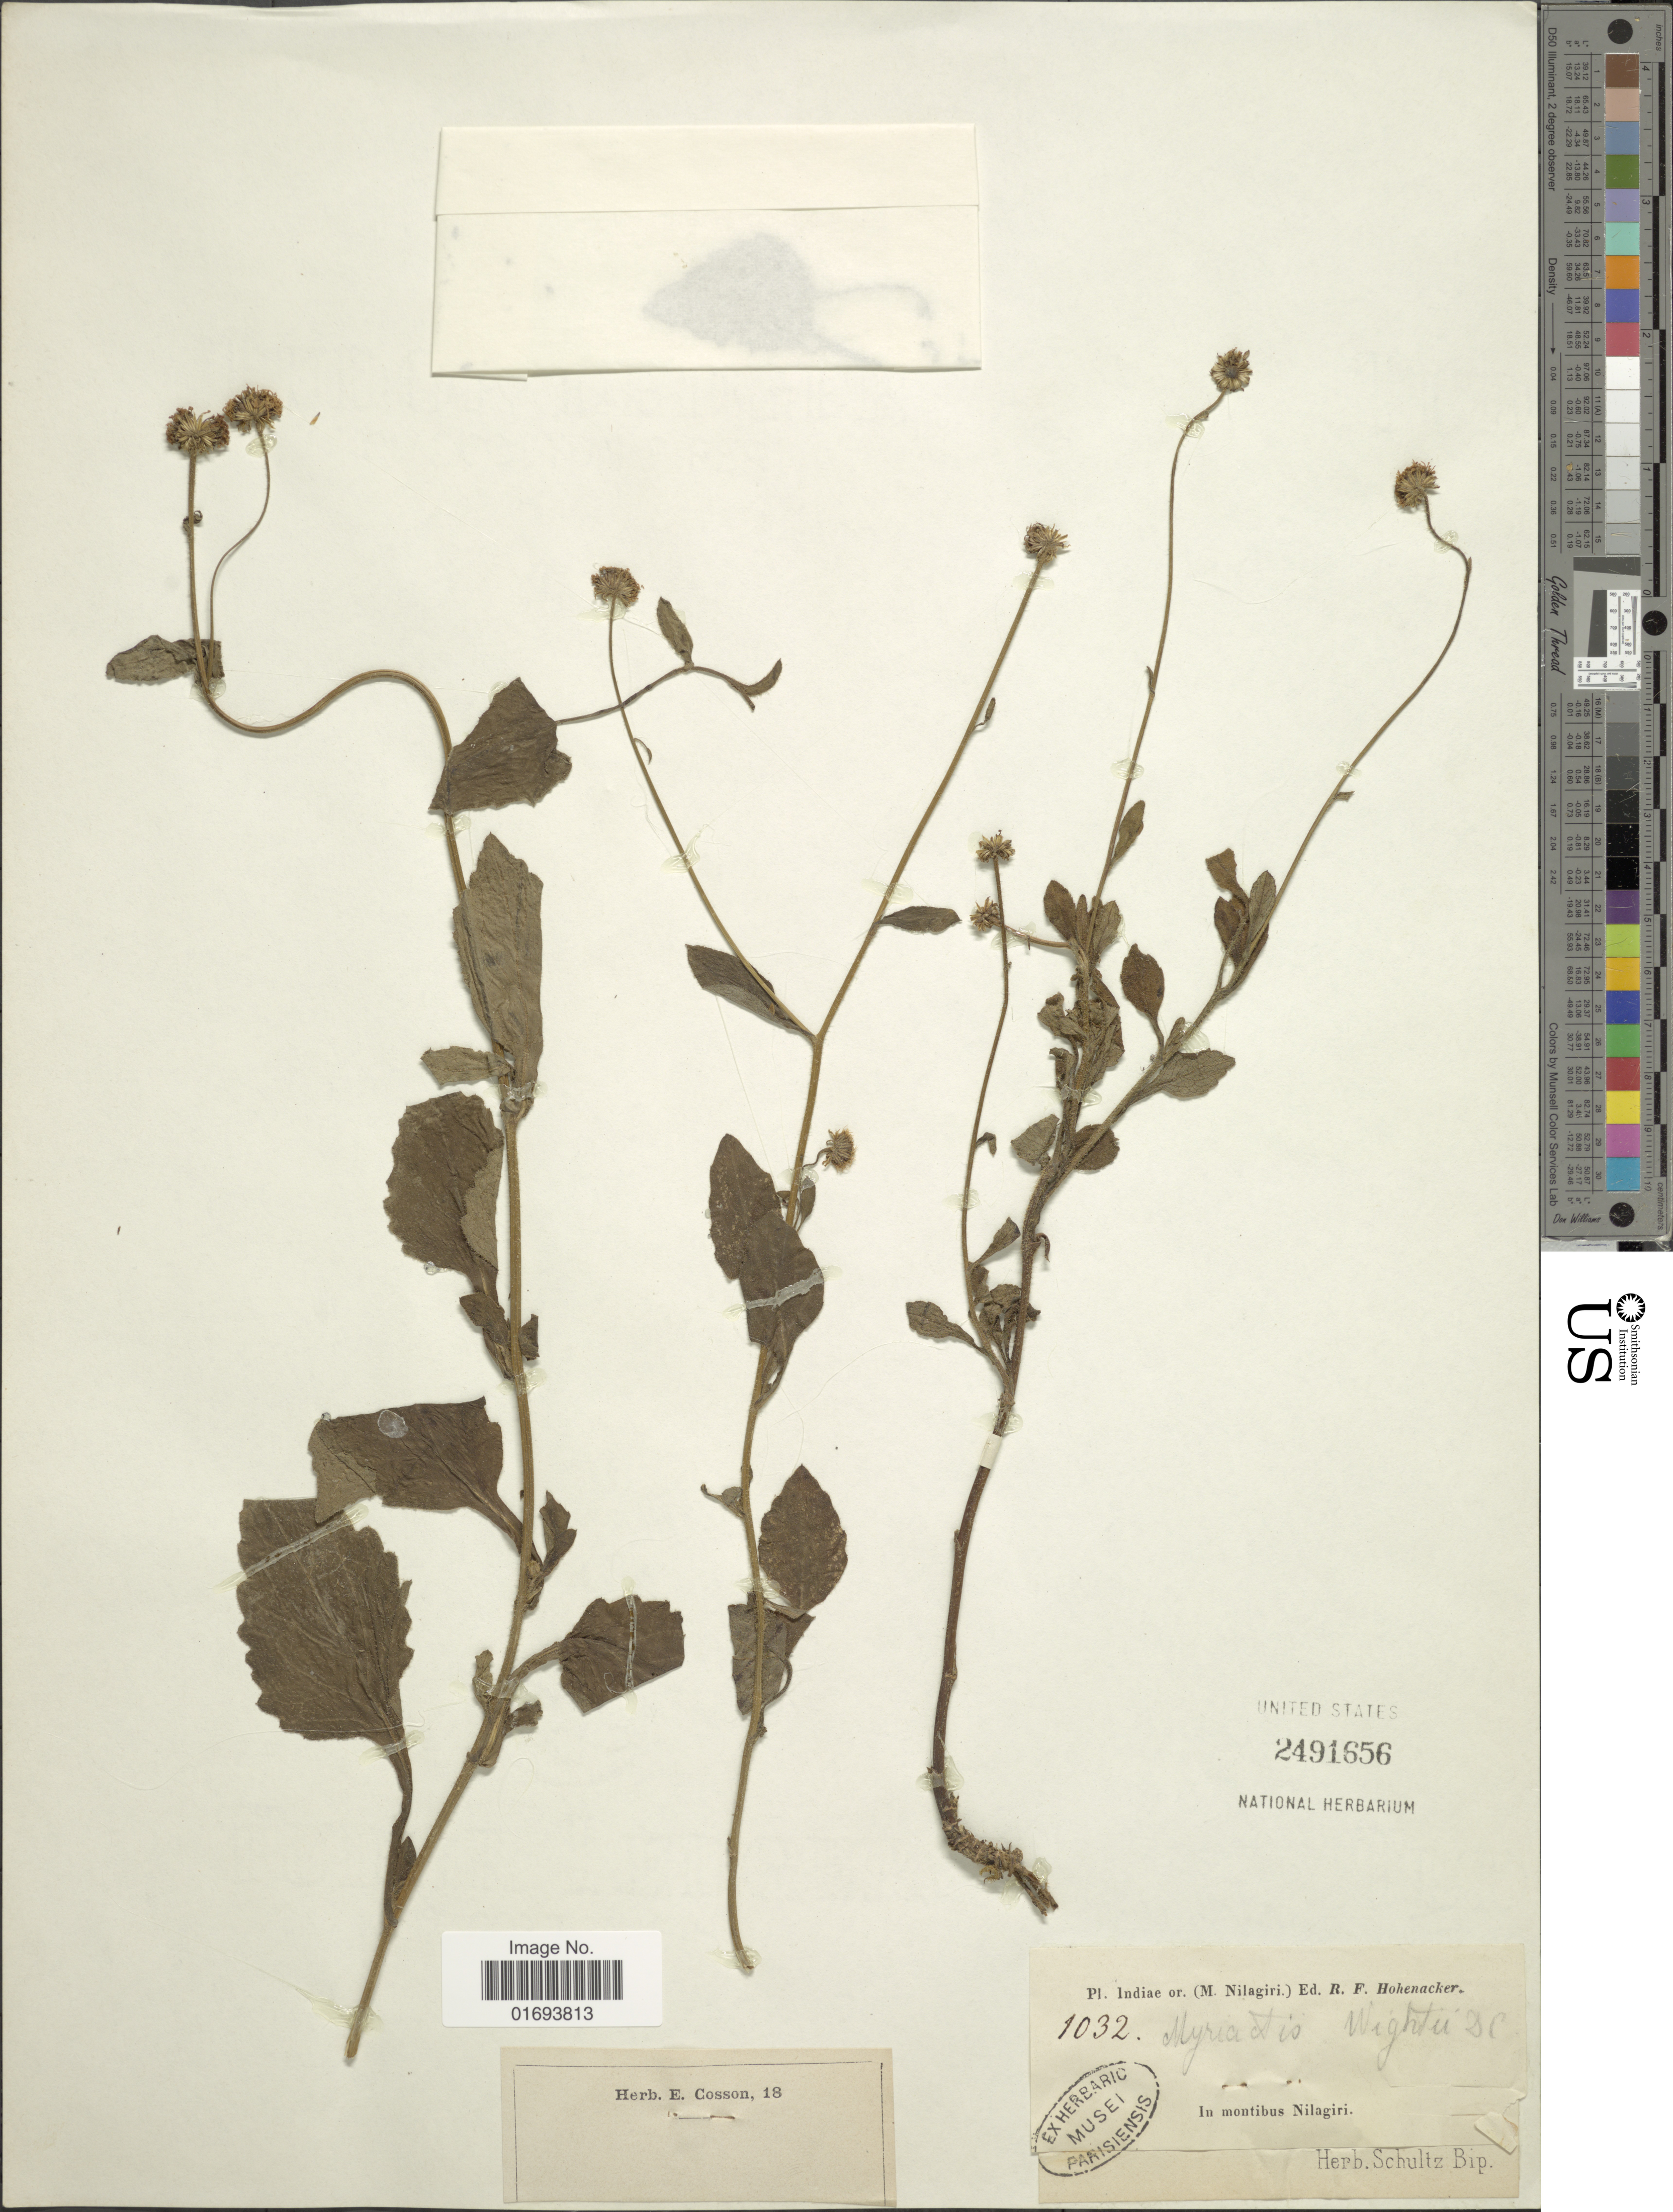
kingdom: Plantae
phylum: Tracheophyta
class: Magnoliopsida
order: Asterales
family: Asteraceae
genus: Myriactis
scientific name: Myriactis wightii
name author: DC.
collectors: R. F. Hohenacker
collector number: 1032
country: India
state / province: Tamil Nadu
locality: In montibus Nilagiri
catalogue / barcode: US 2491656